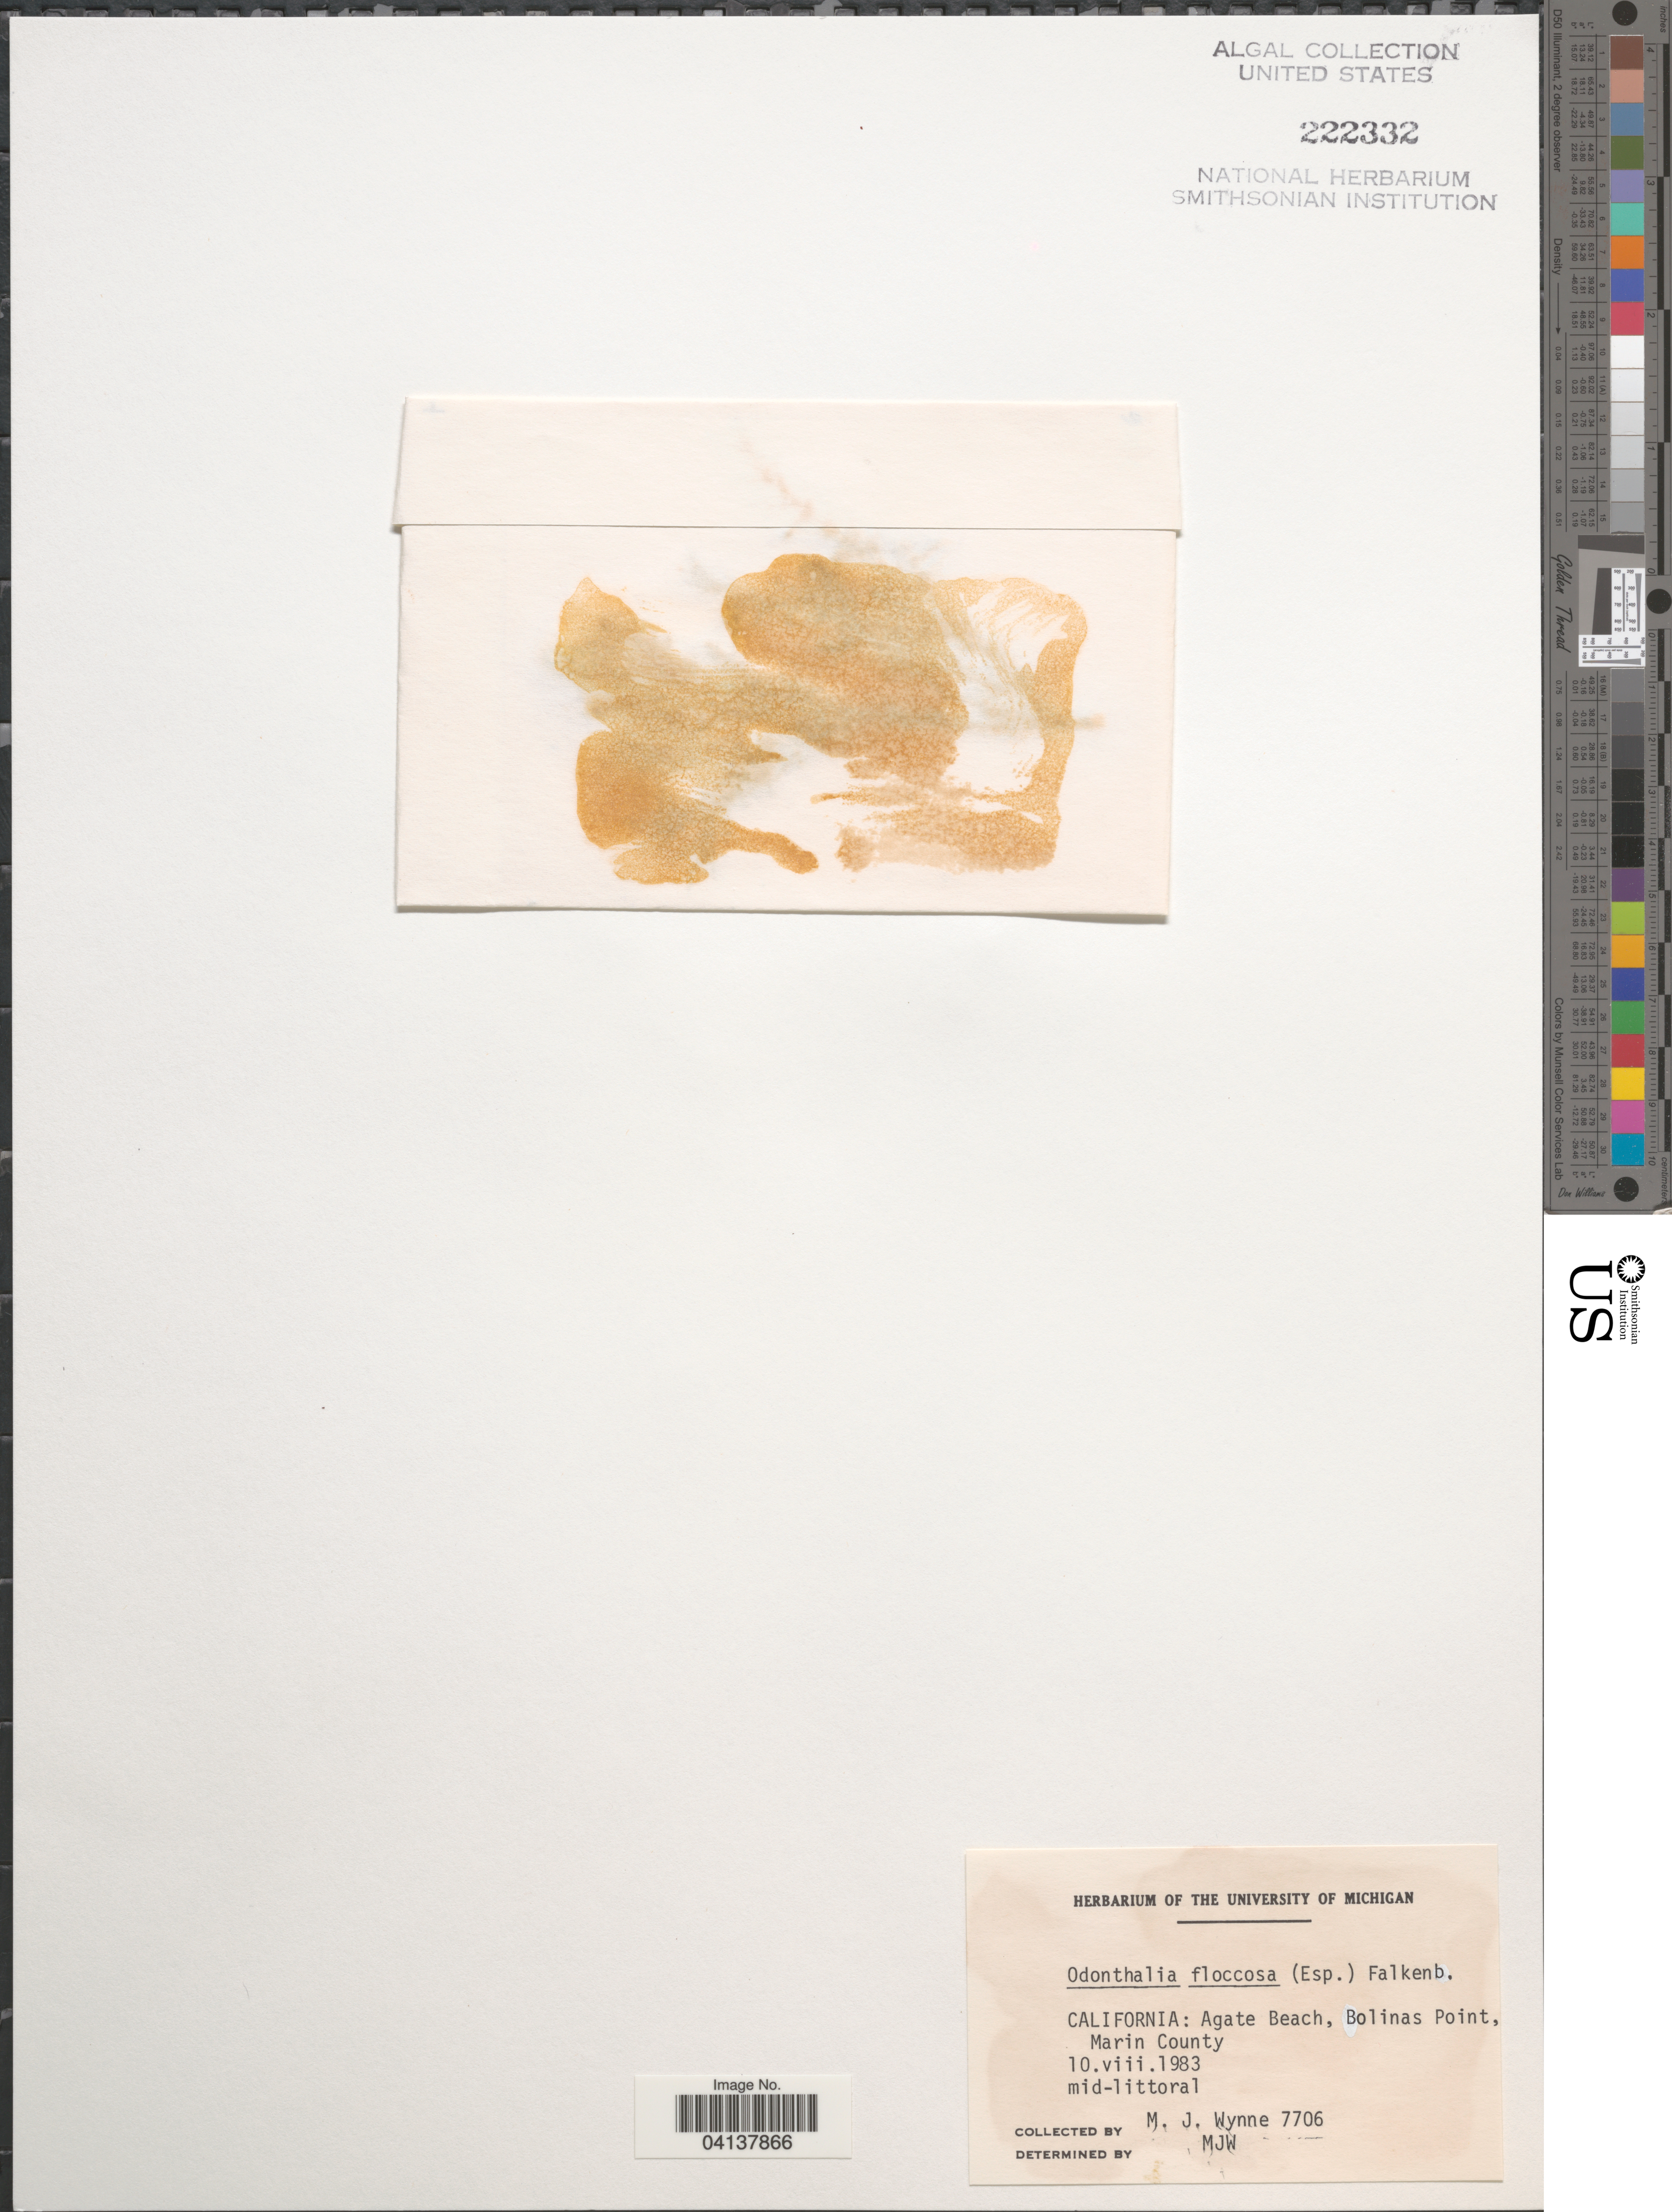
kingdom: Plantae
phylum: Rhodophyta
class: Florideophyceae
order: Ceramiales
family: Rhodomelaceae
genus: Odonthalia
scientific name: Odonthalia floccosa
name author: (Esper) Falkenb.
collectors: M.J. Wynne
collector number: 7706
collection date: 1983-08-10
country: United States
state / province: California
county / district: Marin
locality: Agate Beach, Bolinas Point, Marin County. Mid-littoral.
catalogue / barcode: US 222332